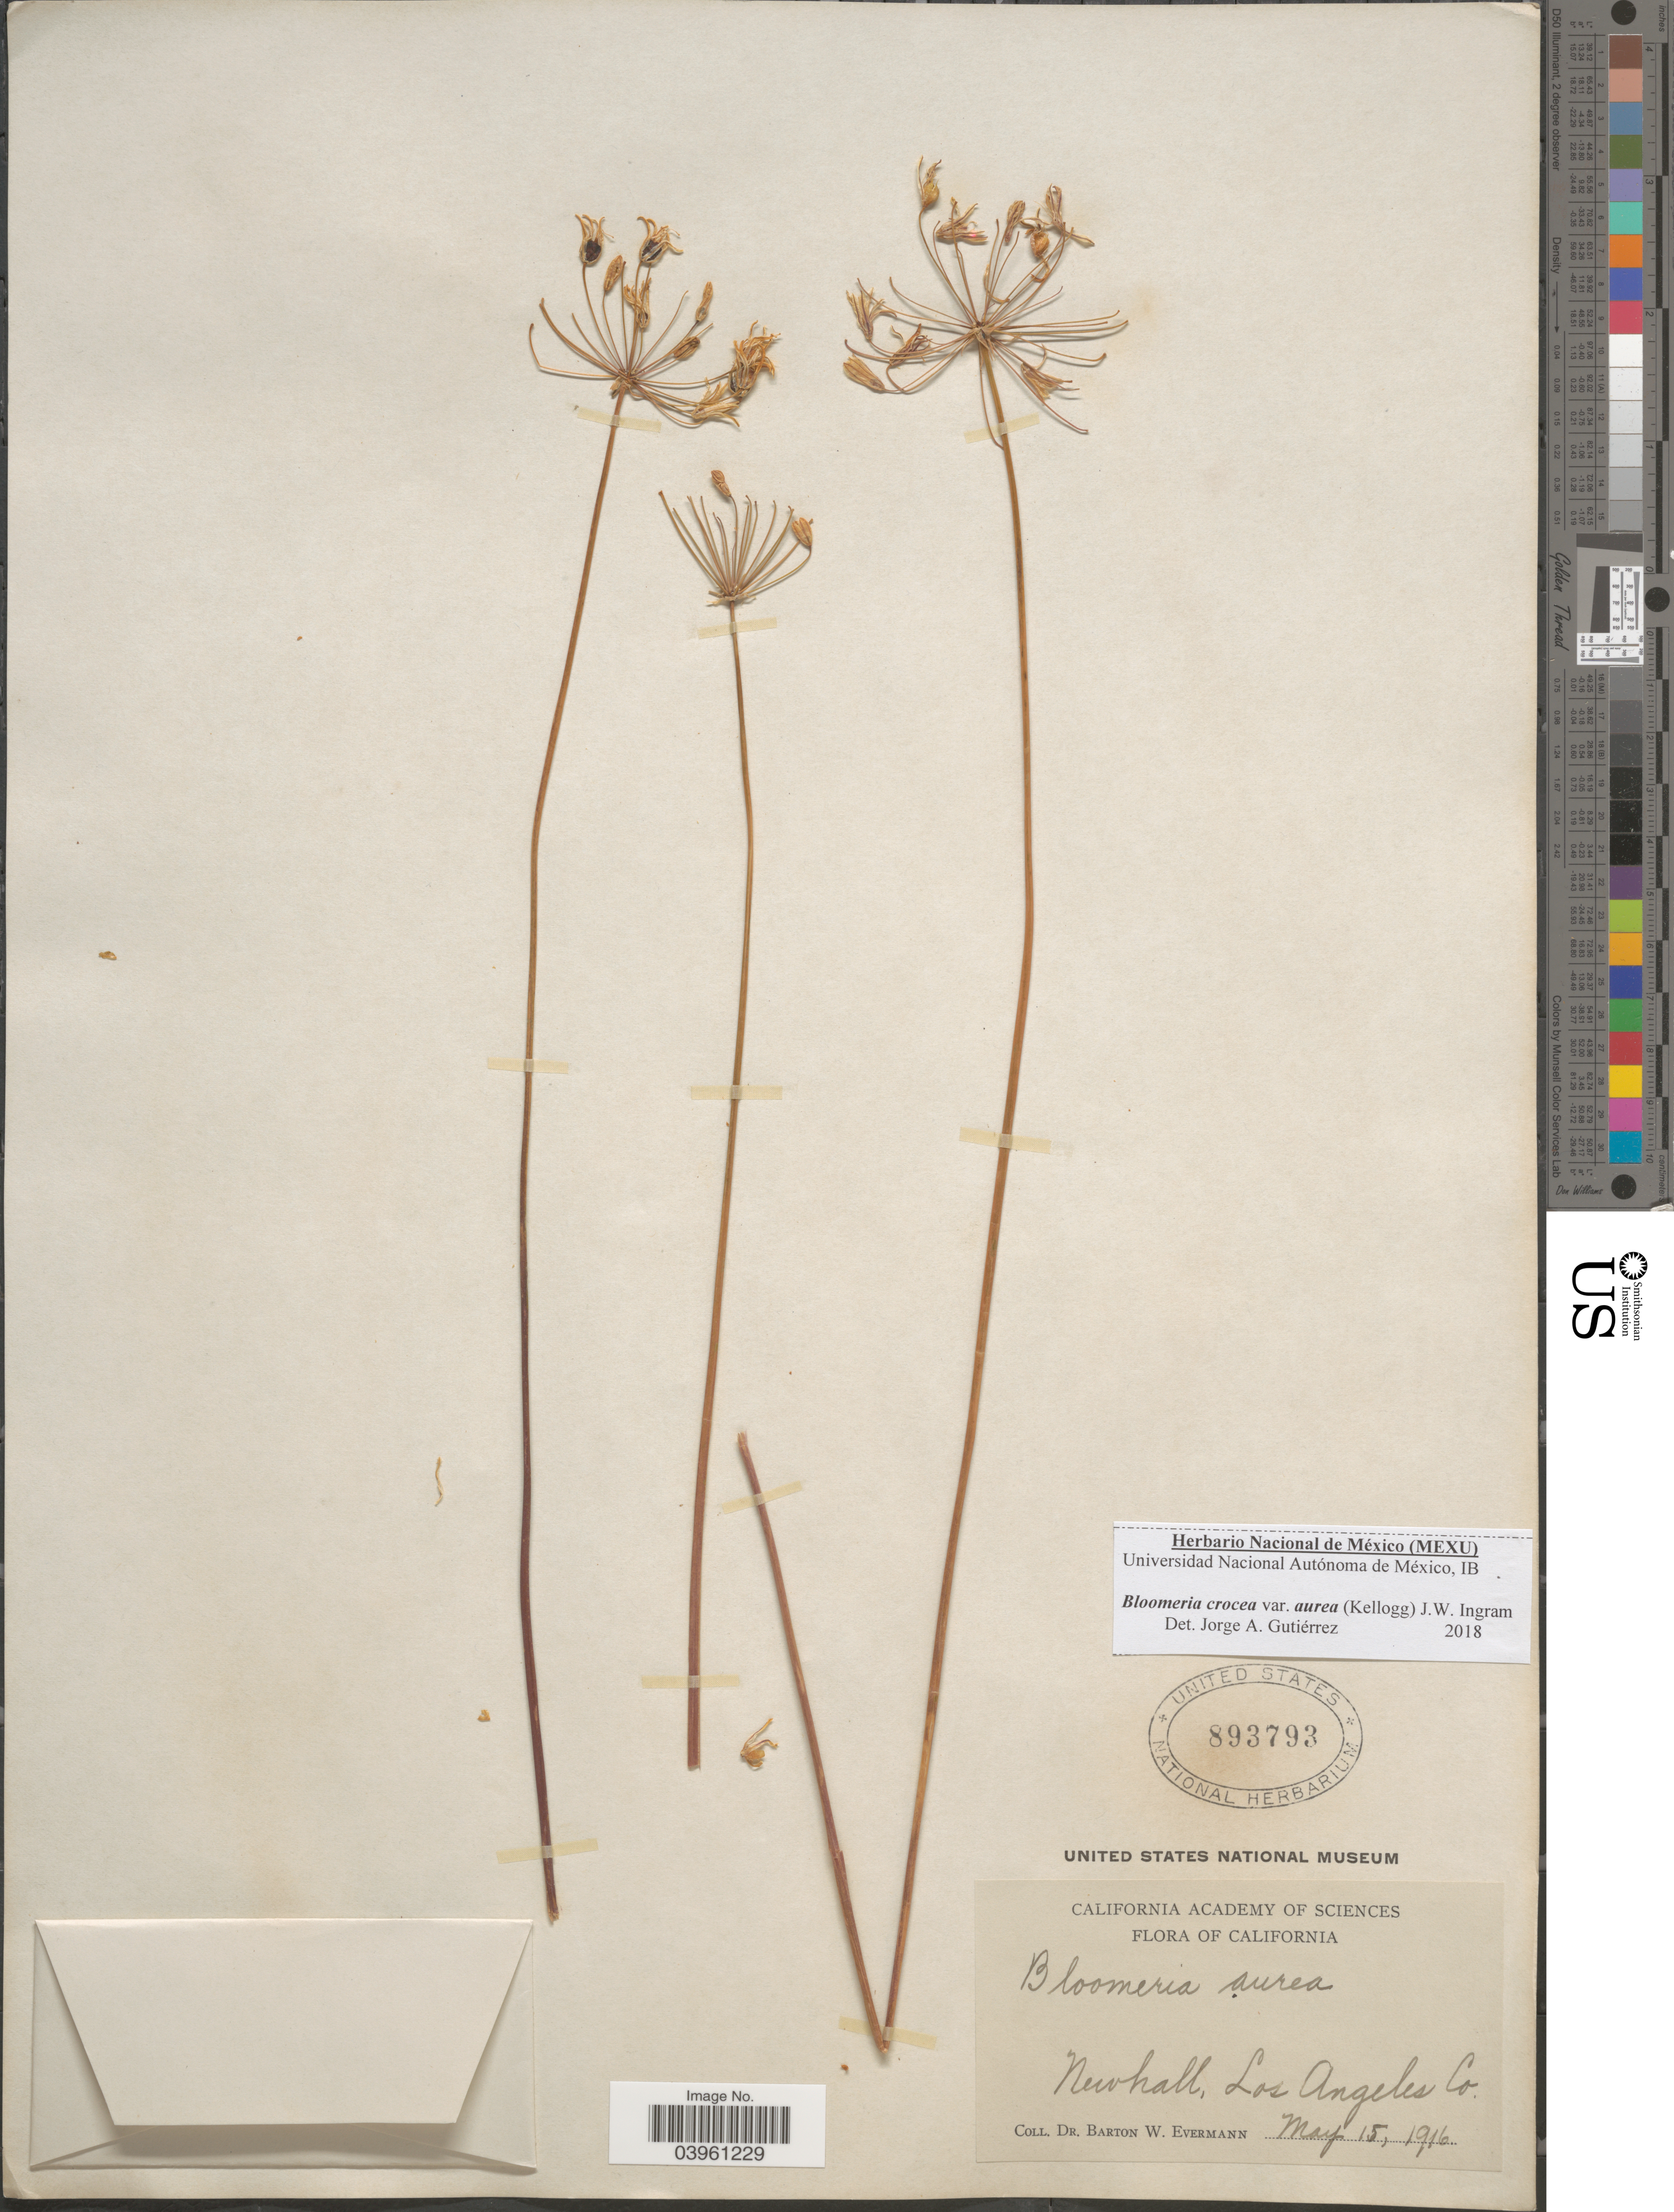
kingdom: Plantae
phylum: Tracheophyta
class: Liliopsida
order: Asparagales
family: Asparagaceae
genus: Bloomeria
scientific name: Bloomeria crocea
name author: (Torr.) Coville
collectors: B. W. Evermann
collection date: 1916-05-15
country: United States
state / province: California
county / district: Los Angeles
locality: Newhall, Los Angeles Co.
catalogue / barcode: US 893793